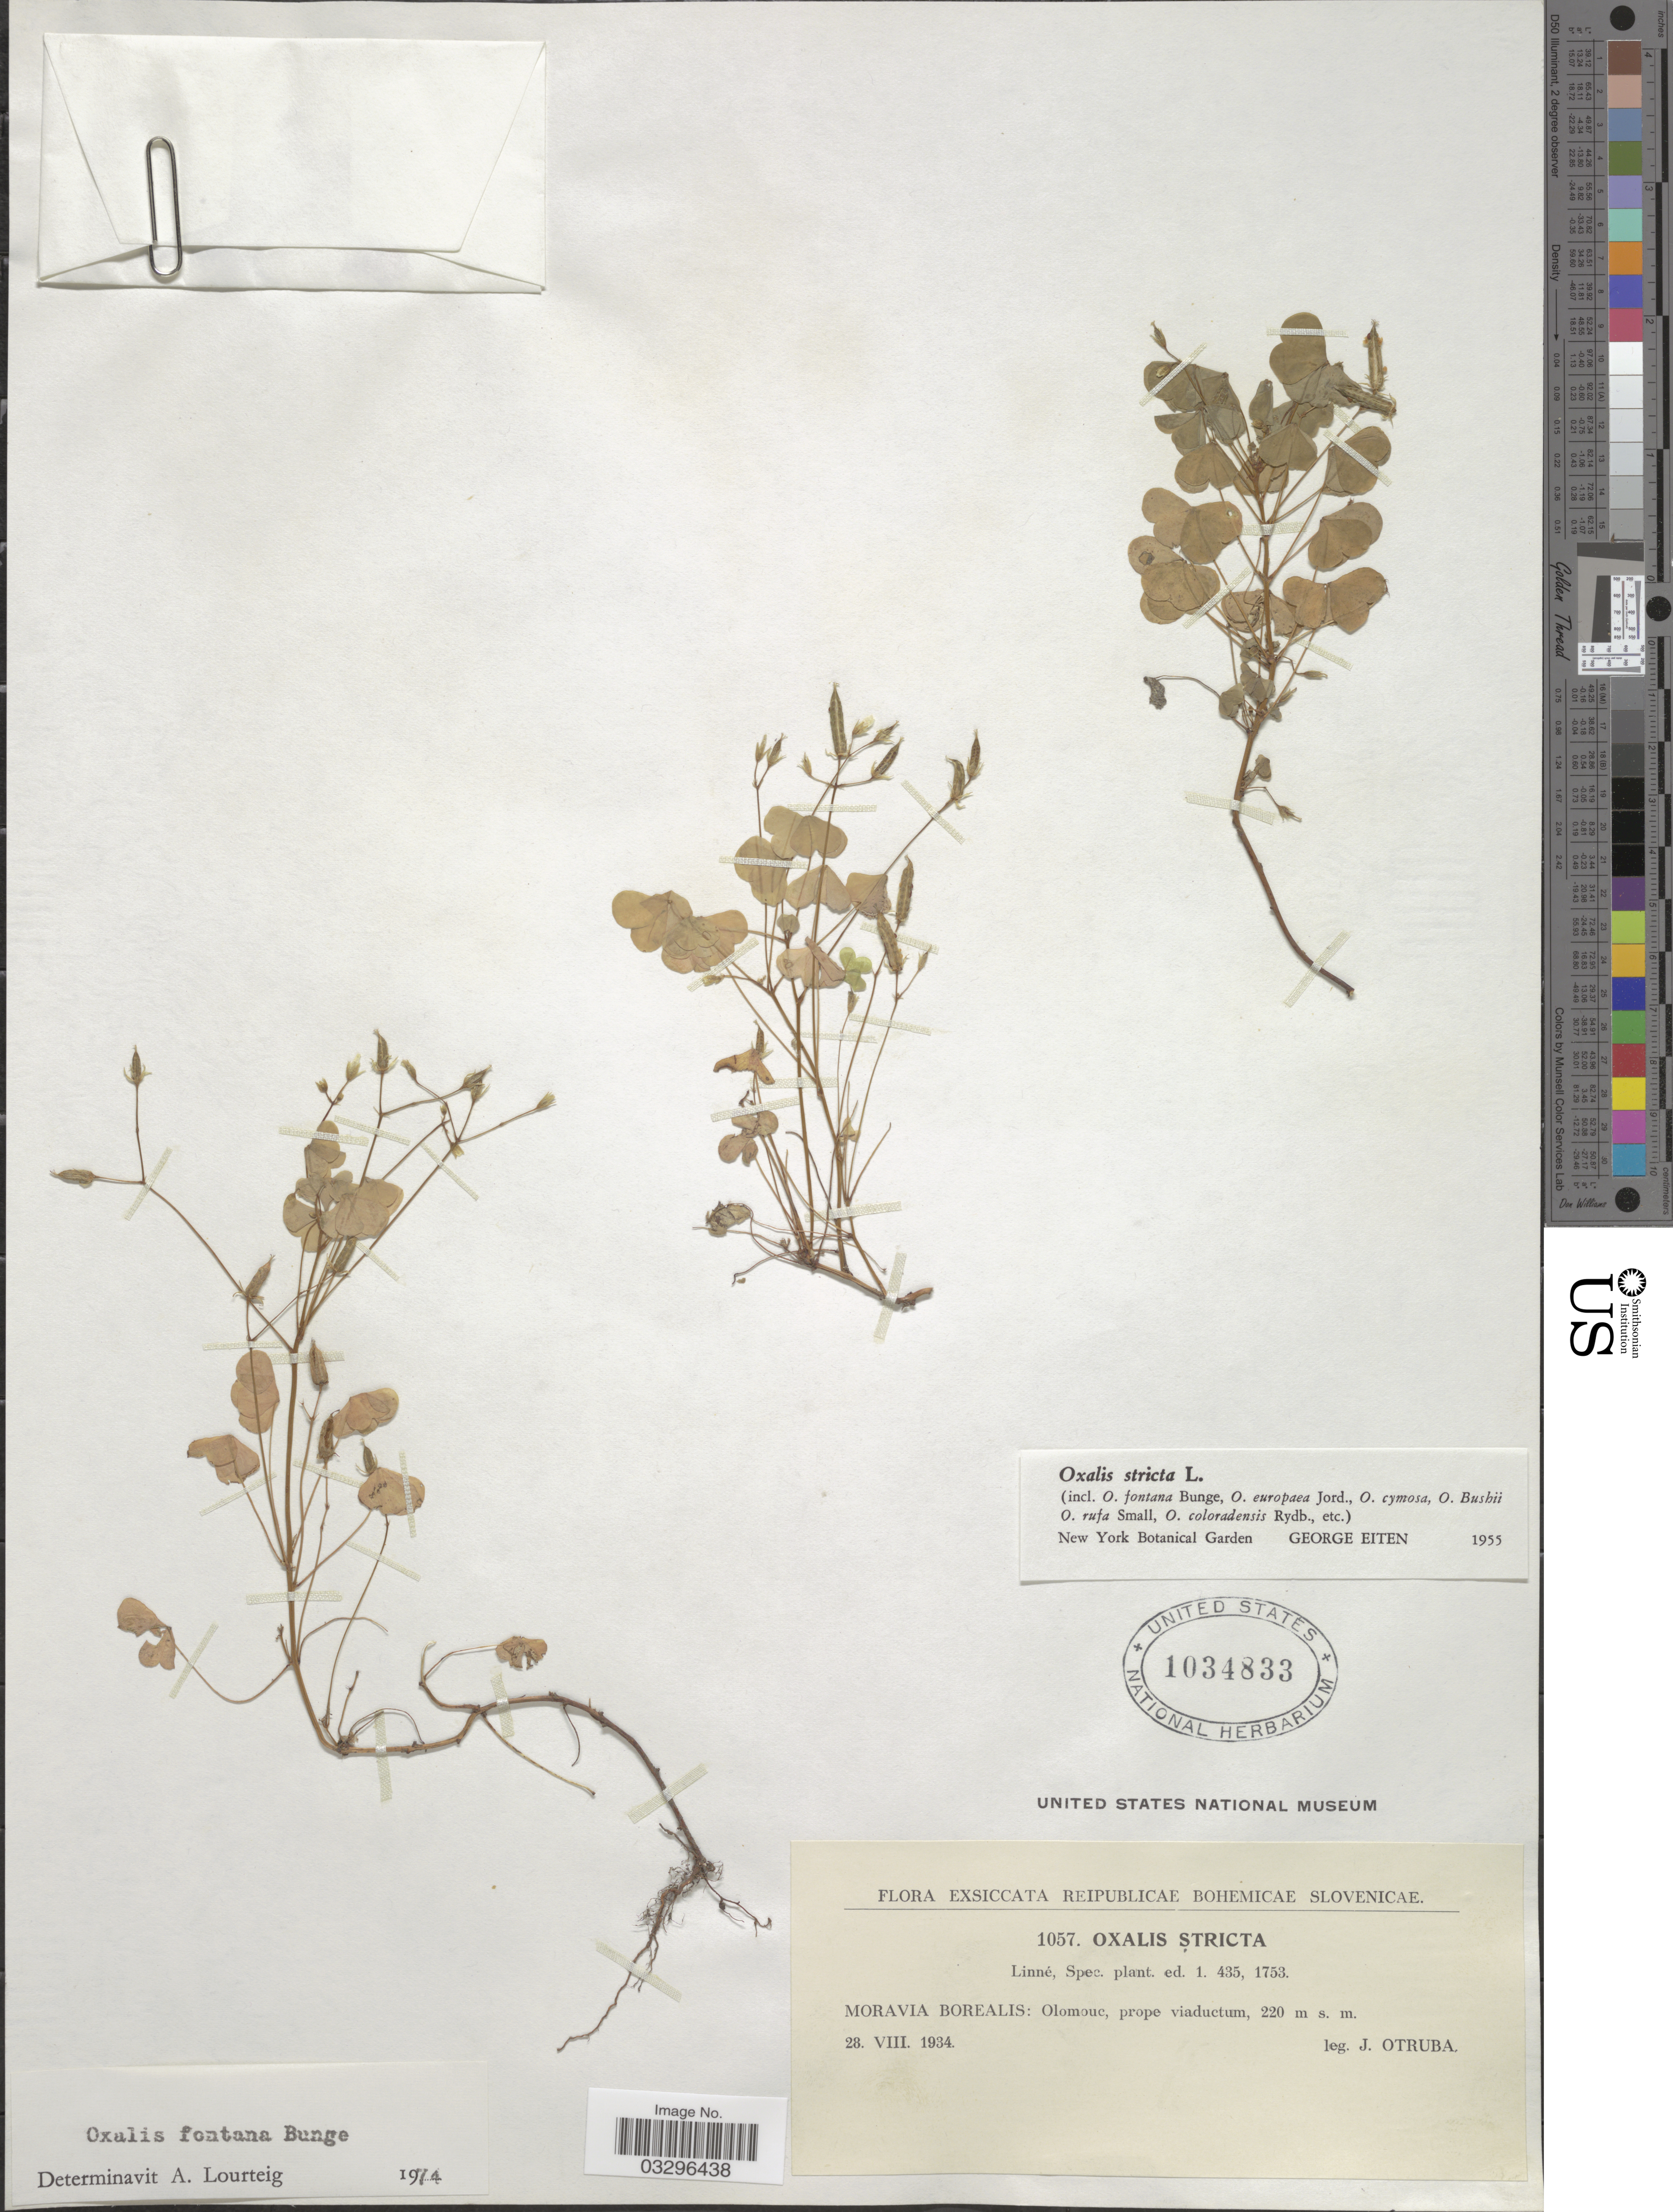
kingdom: Plantae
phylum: Tracheophyta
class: Magnoliopsida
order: Oxalidales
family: Oxalidaceae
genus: Oxalis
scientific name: Oxalis fontana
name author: Bunge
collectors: J. Otruba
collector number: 1057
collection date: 1934-08-28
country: Czechia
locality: Bohemicae Solvenicae. Moravia Borealis: Olomouc, prope viaductum.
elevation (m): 220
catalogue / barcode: US 1034833